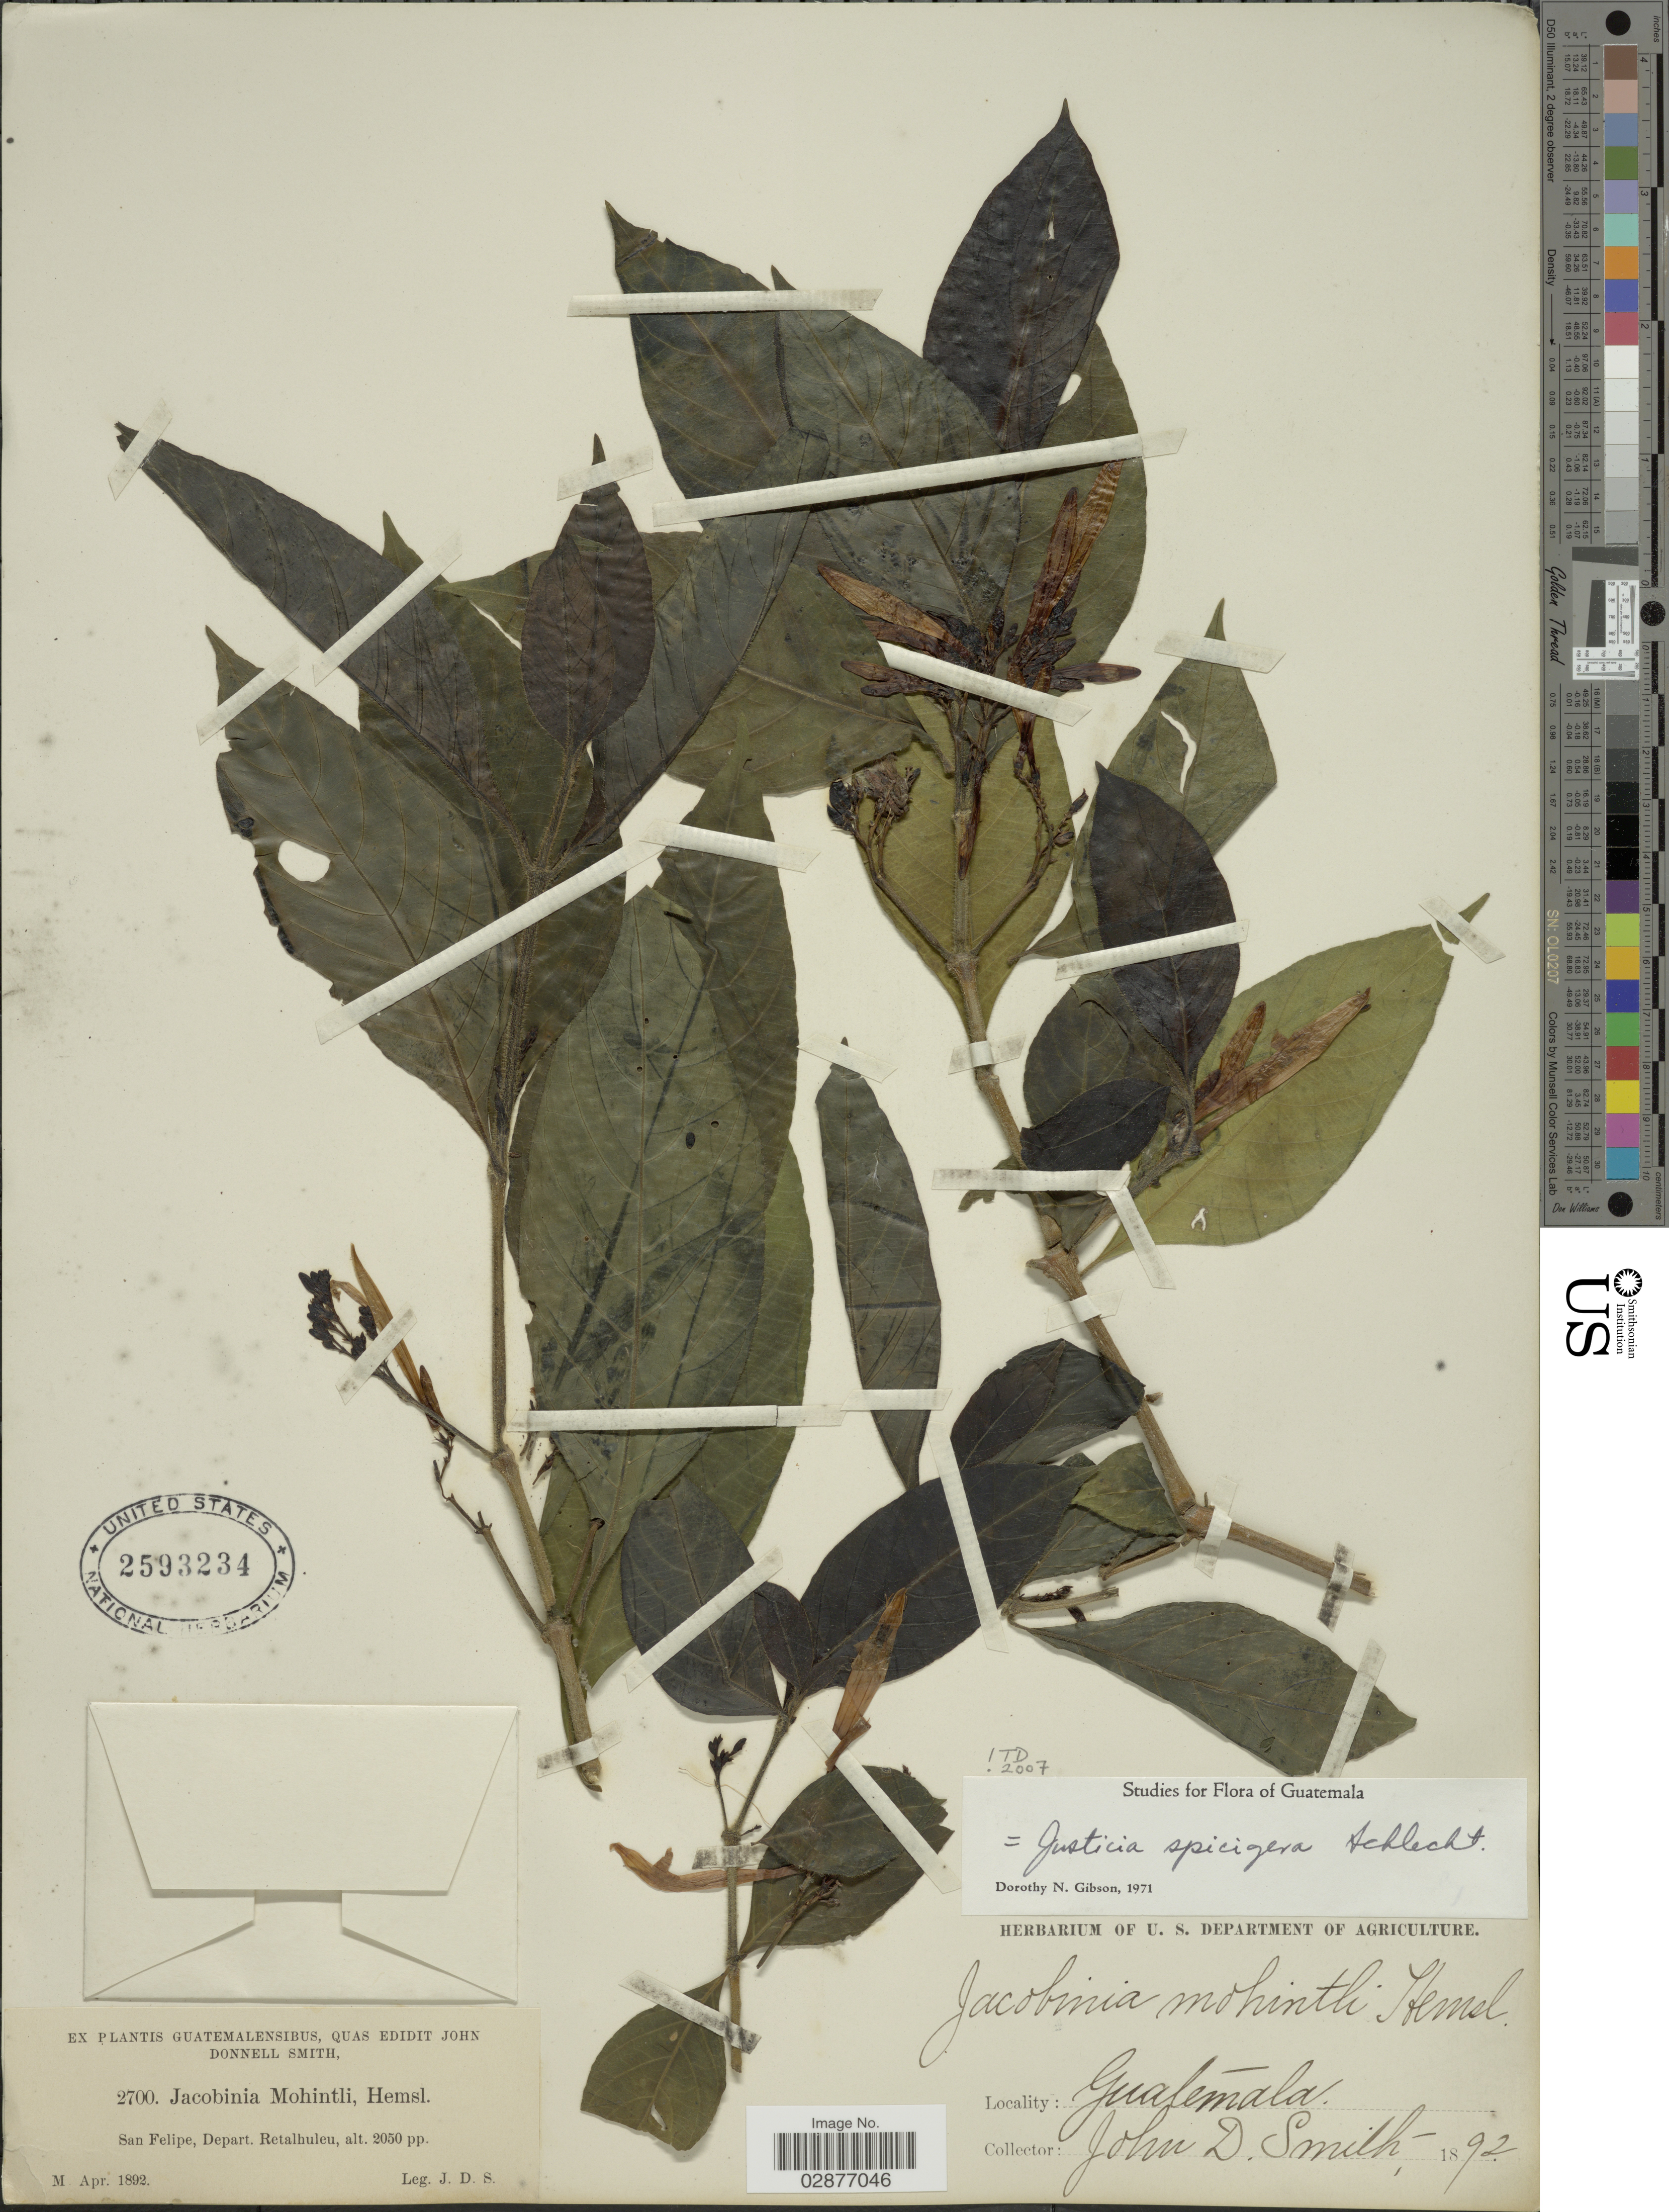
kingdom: Plantae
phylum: Tracheophyta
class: Magnoliopsida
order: Lamiales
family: Acanthaceae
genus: Justicia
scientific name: Justicia spicigera 'Sidicaro'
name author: Schltdl.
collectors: J. Donnell Smith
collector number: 2700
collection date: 1892-04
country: Guatemala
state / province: Retalhuleu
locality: San Felipe, Depart. Retalhuleu.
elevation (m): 625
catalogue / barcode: US 2593234